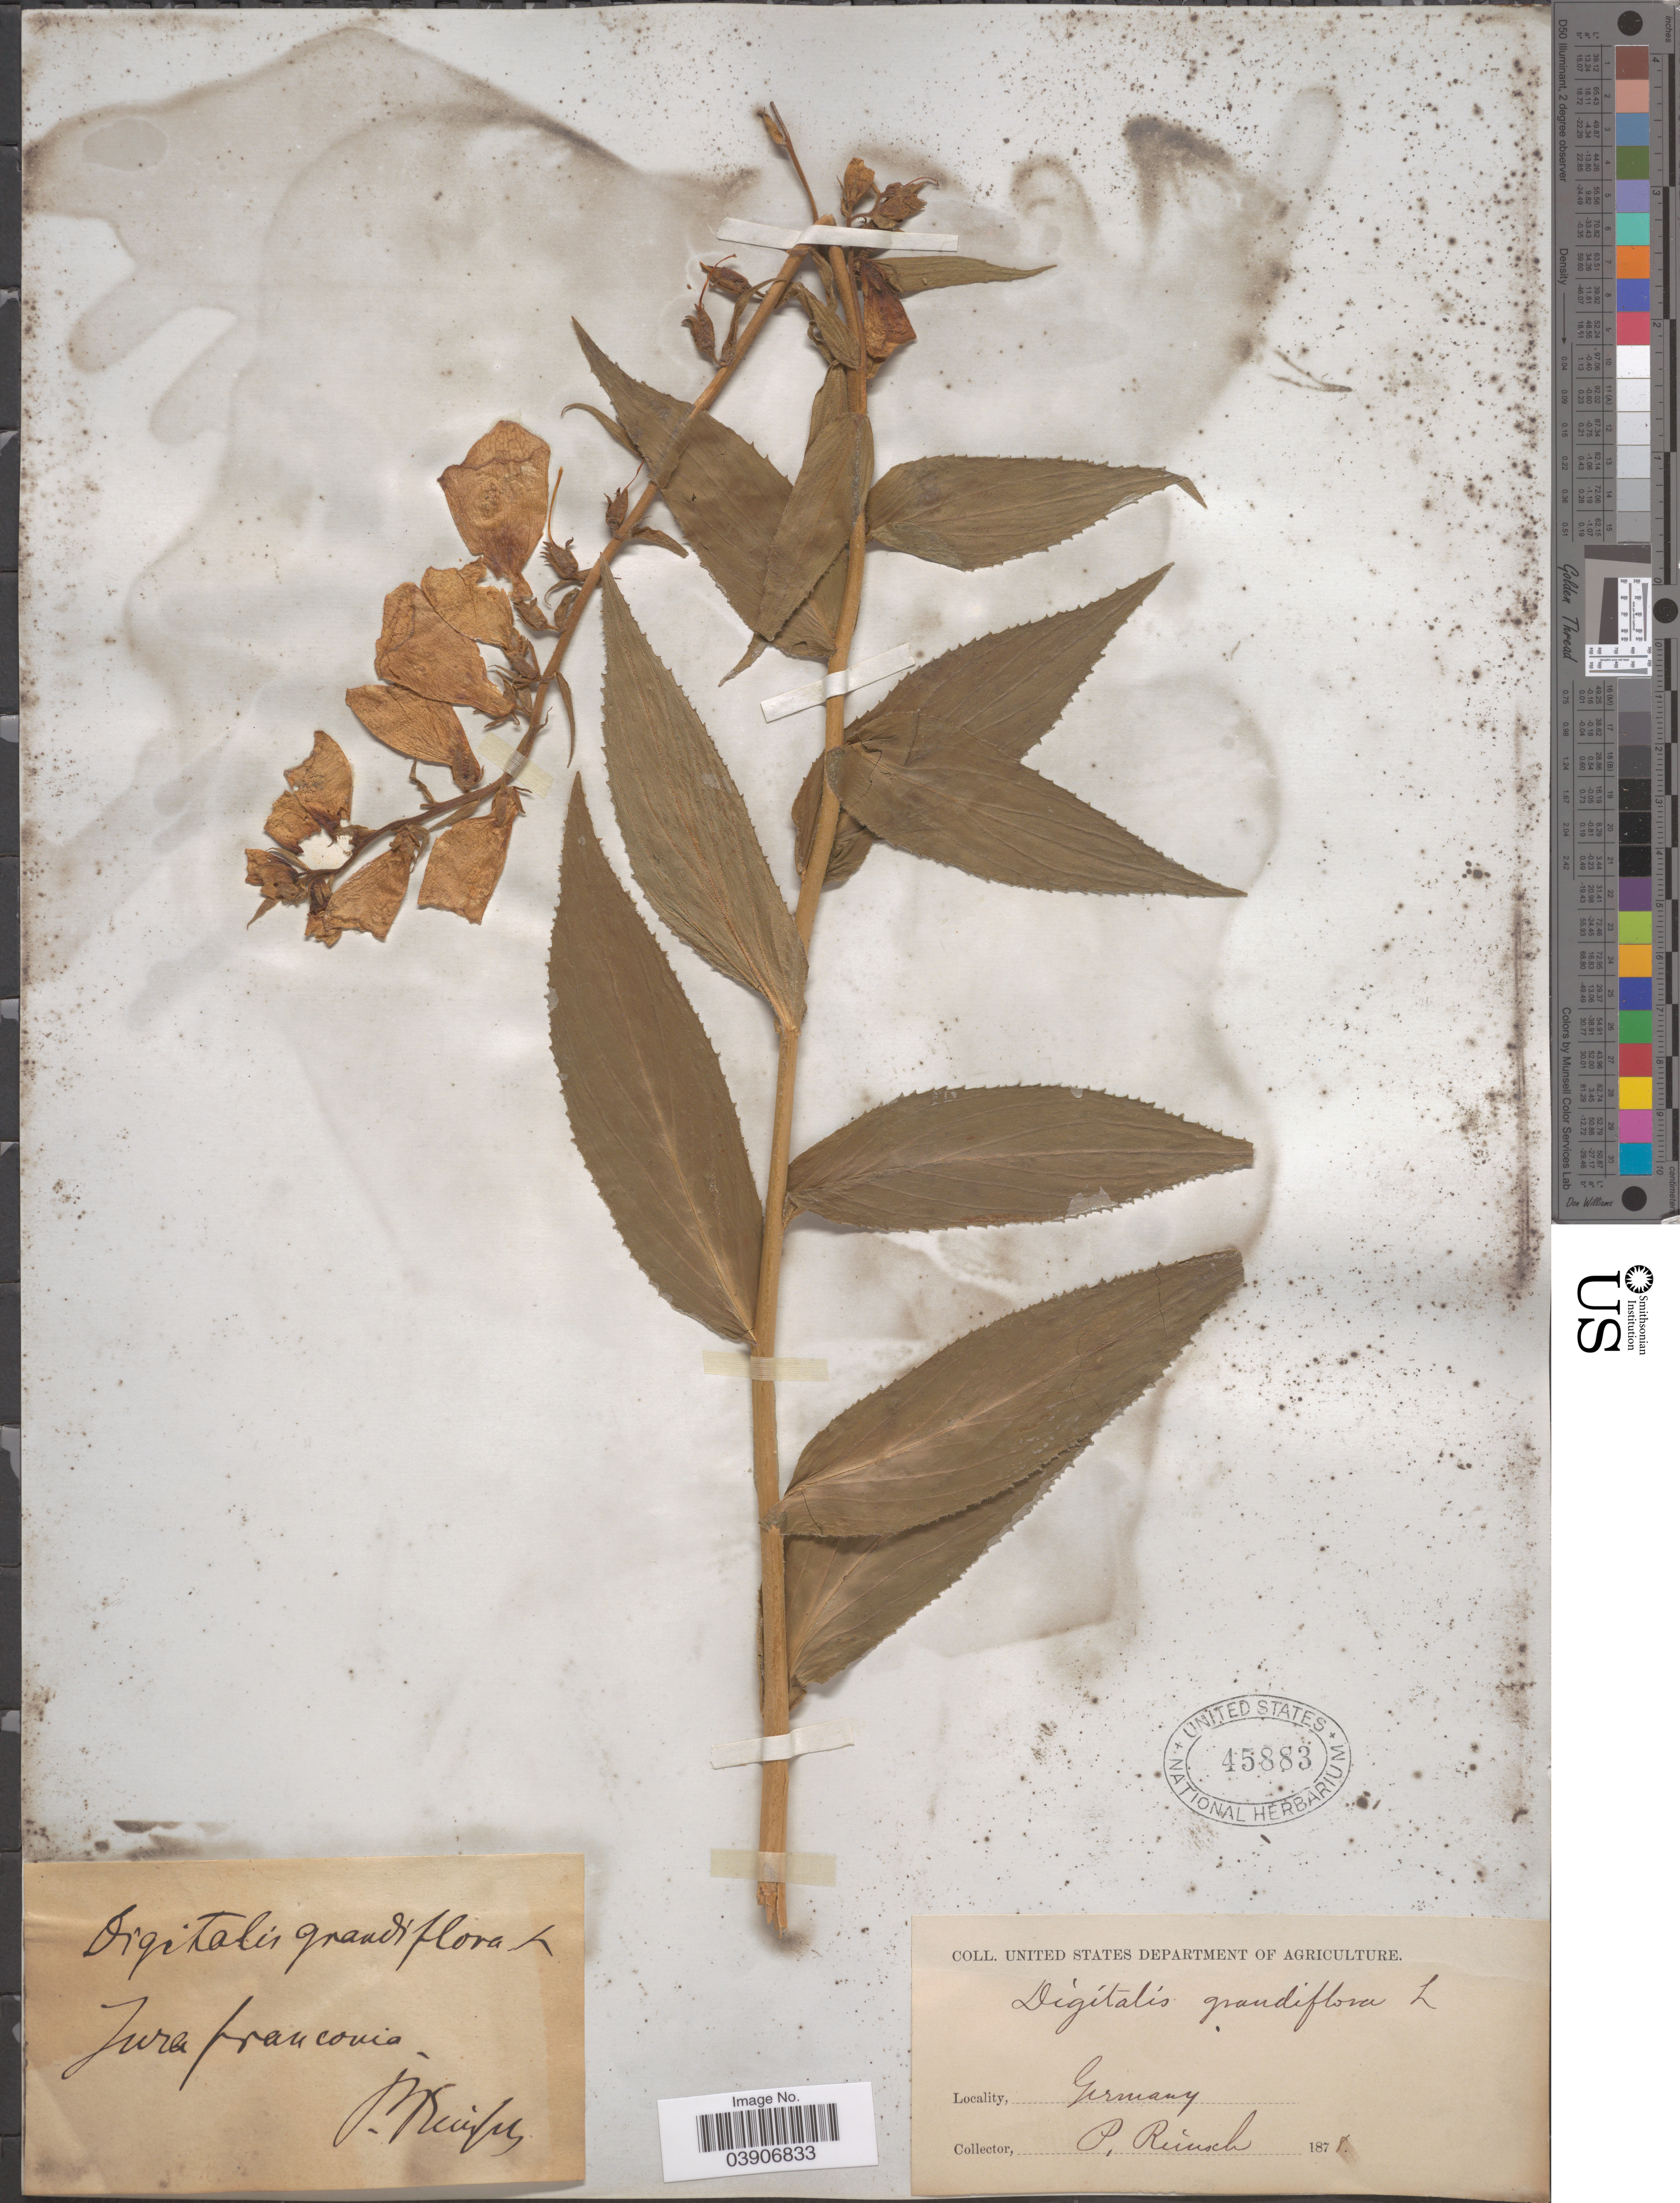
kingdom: Plantae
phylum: Tracheophyta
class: Magnoliopsida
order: Lamiales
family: Plantaginaceae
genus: Digitalis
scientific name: Digitalis grandiflora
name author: Mill.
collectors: P. Reinsch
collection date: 1878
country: Germany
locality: Jura franconia.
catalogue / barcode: US 45883